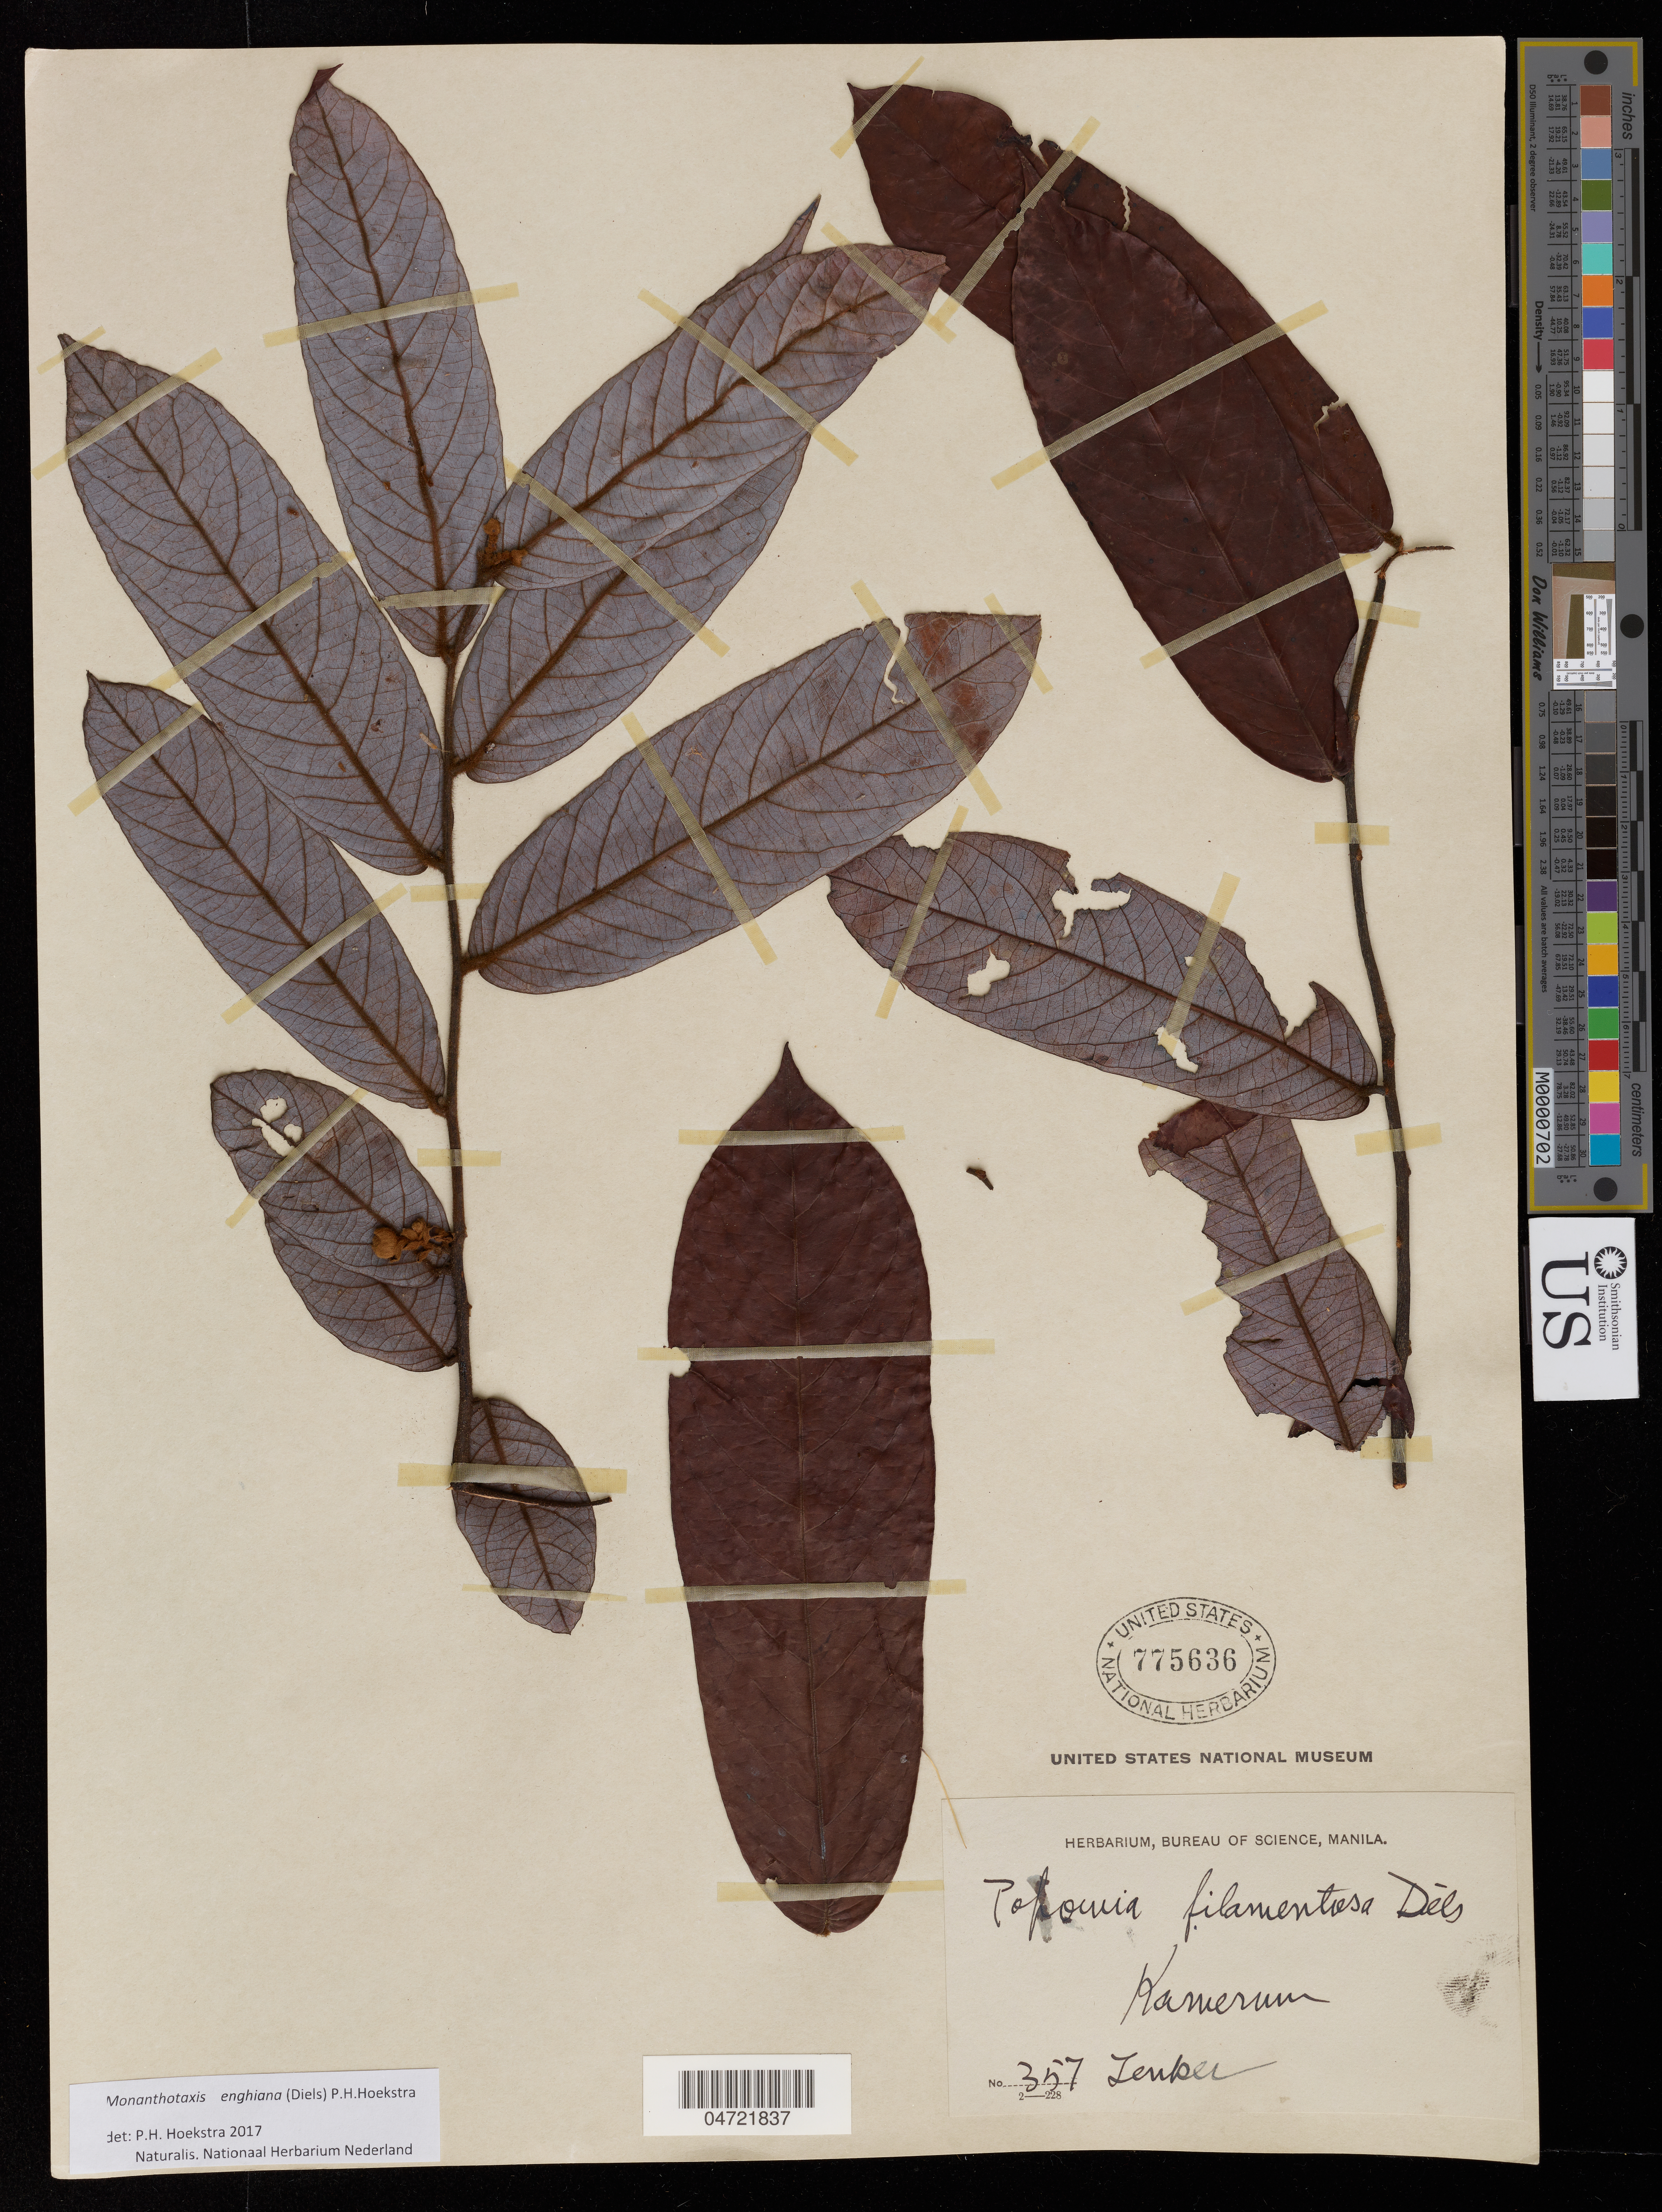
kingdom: Plantae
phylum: Tracheophyta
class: Magnoliopsida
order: Magnoliales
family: Annonaceae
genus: Monanthotaxis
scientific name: Monanthotaxis enghiana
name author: (Diels) P.H. Hoekstra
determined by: Hoekstra, P. H.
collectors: -. Lenker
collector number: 357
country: Cameroon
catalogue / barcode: US 775636